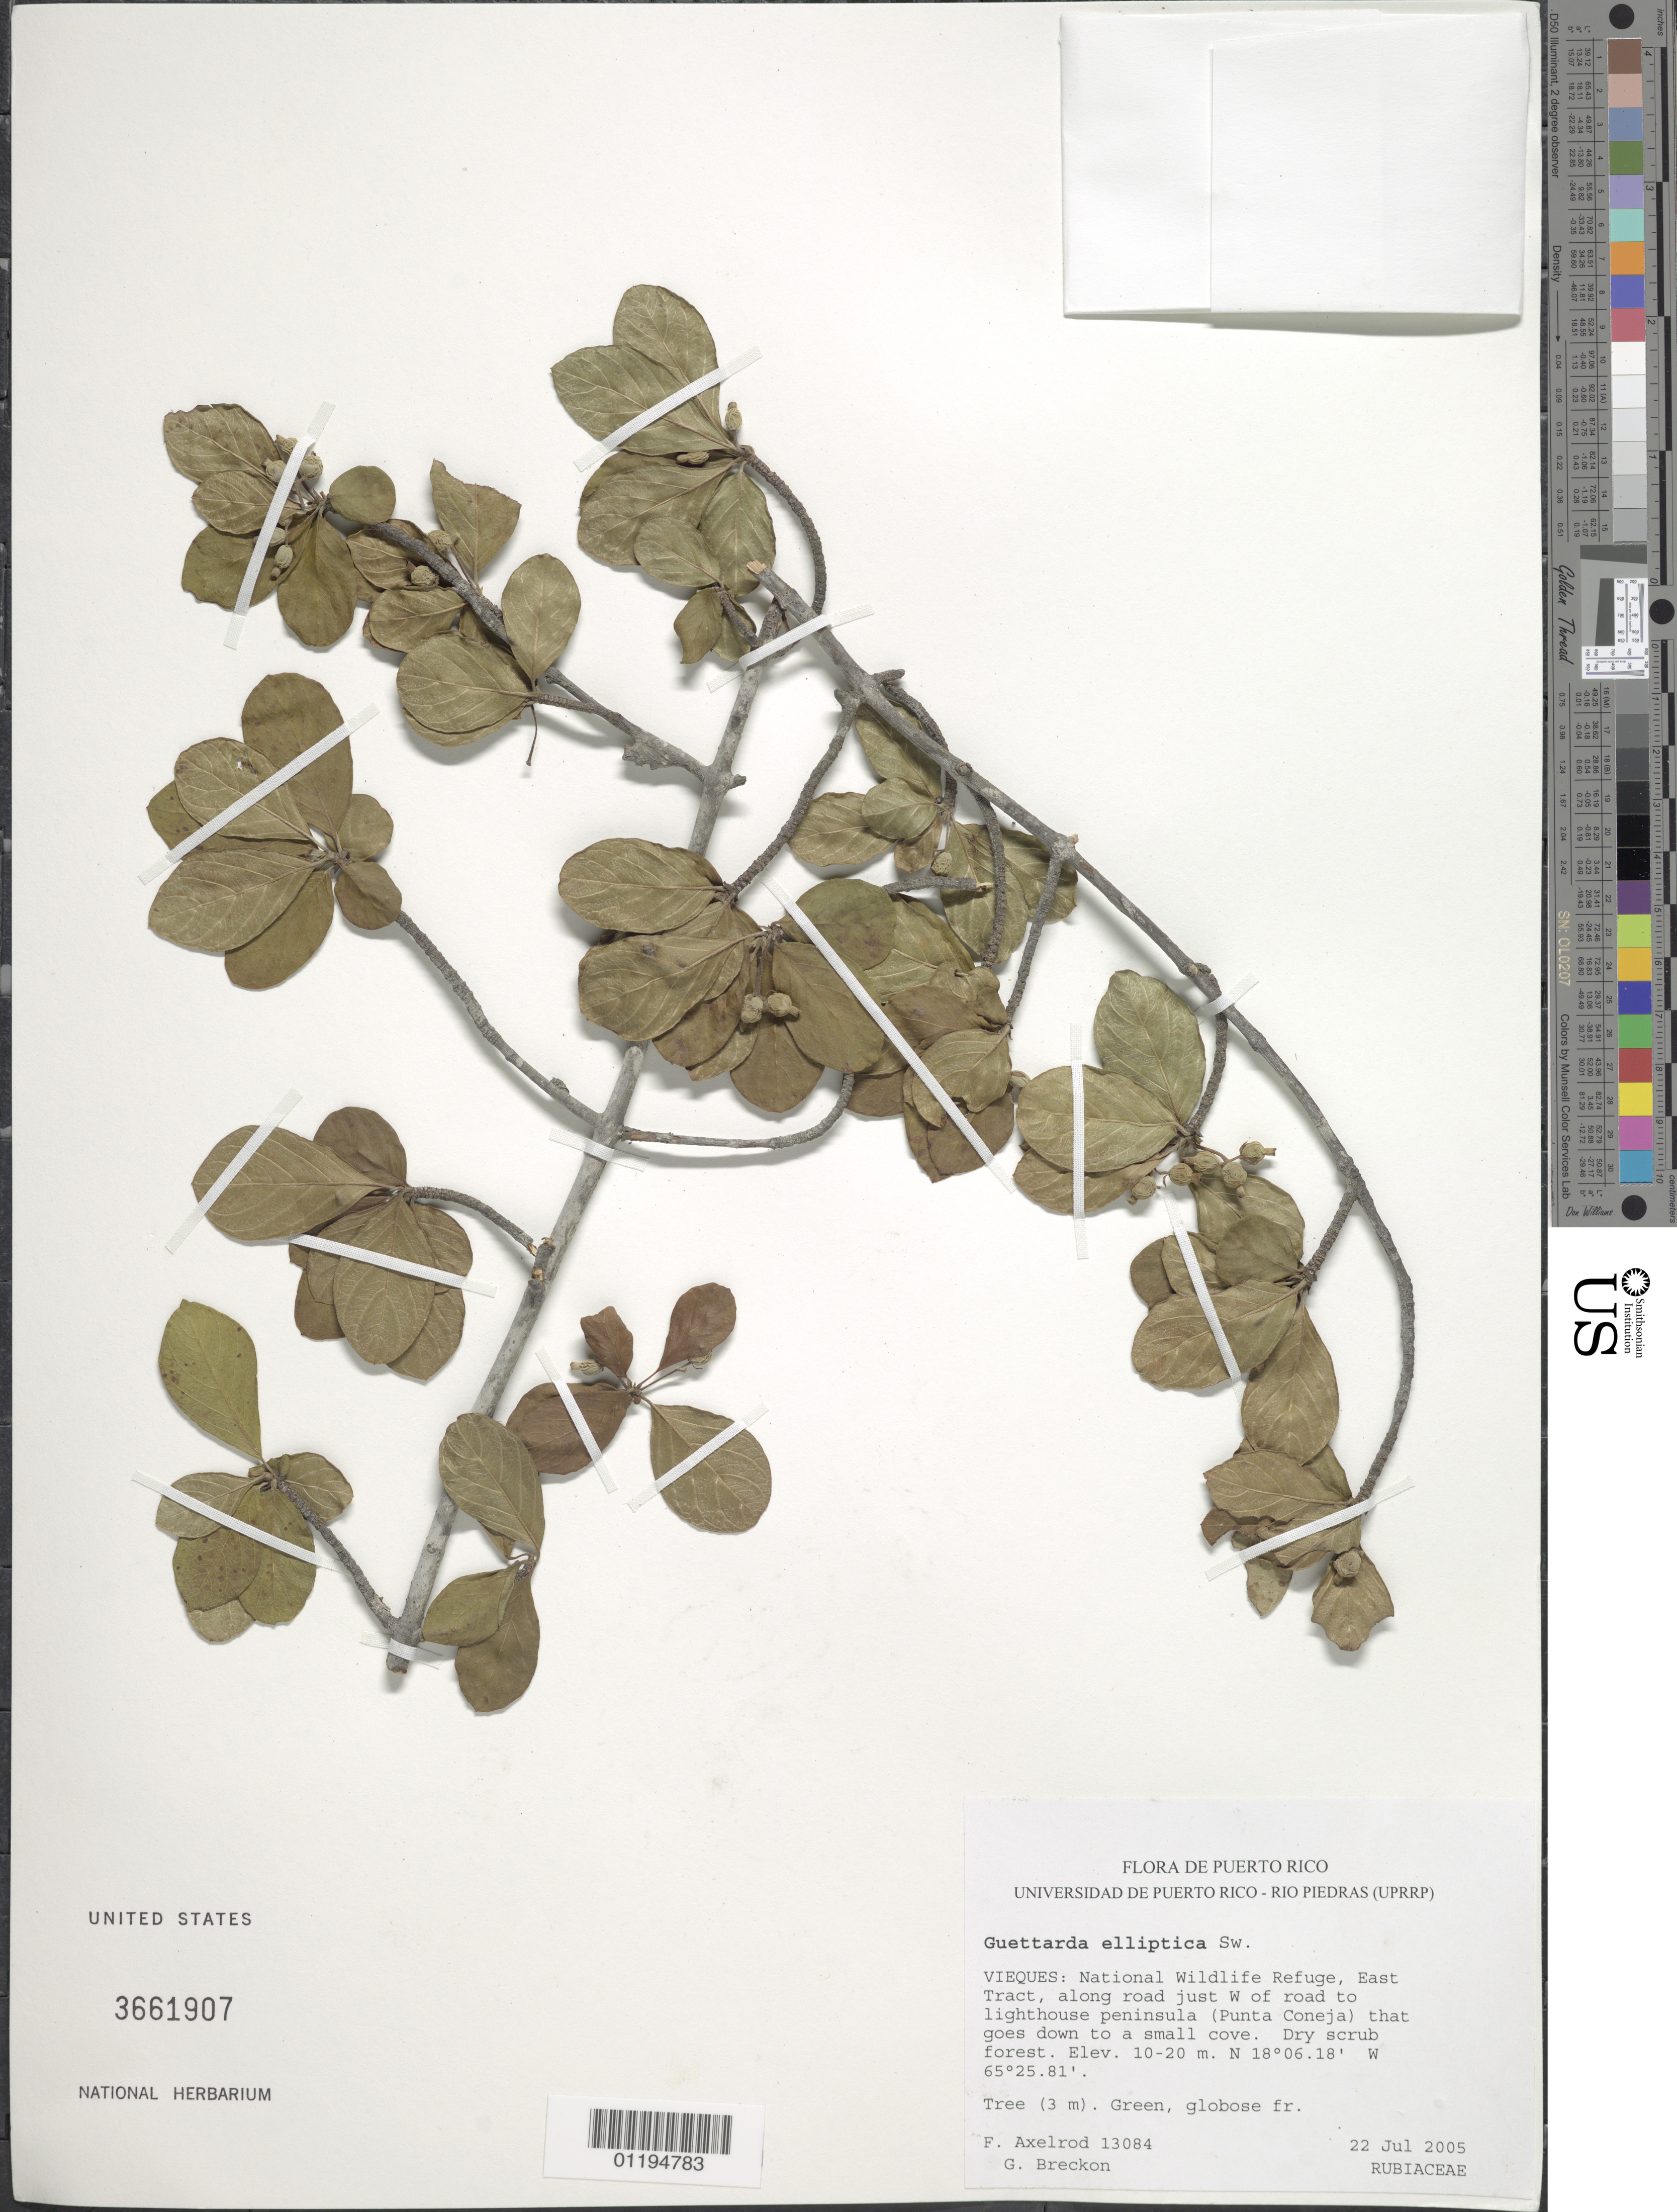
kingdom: Plantae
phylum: Tracheophyta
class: Magnoliopsida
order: Gentianales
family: Rubiaceae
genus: Guettarda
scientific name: Guettarda elliptica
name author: Sw.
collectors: F. S. Axelrod & G. Breckon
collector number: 13084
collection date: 2005-07-22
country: Puerto Rico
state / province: Vieques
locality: National Wildlife Refuge, East Tract, along rd. just W of rd to lighthouse peninsula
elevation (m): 10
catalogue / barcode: US 36619017